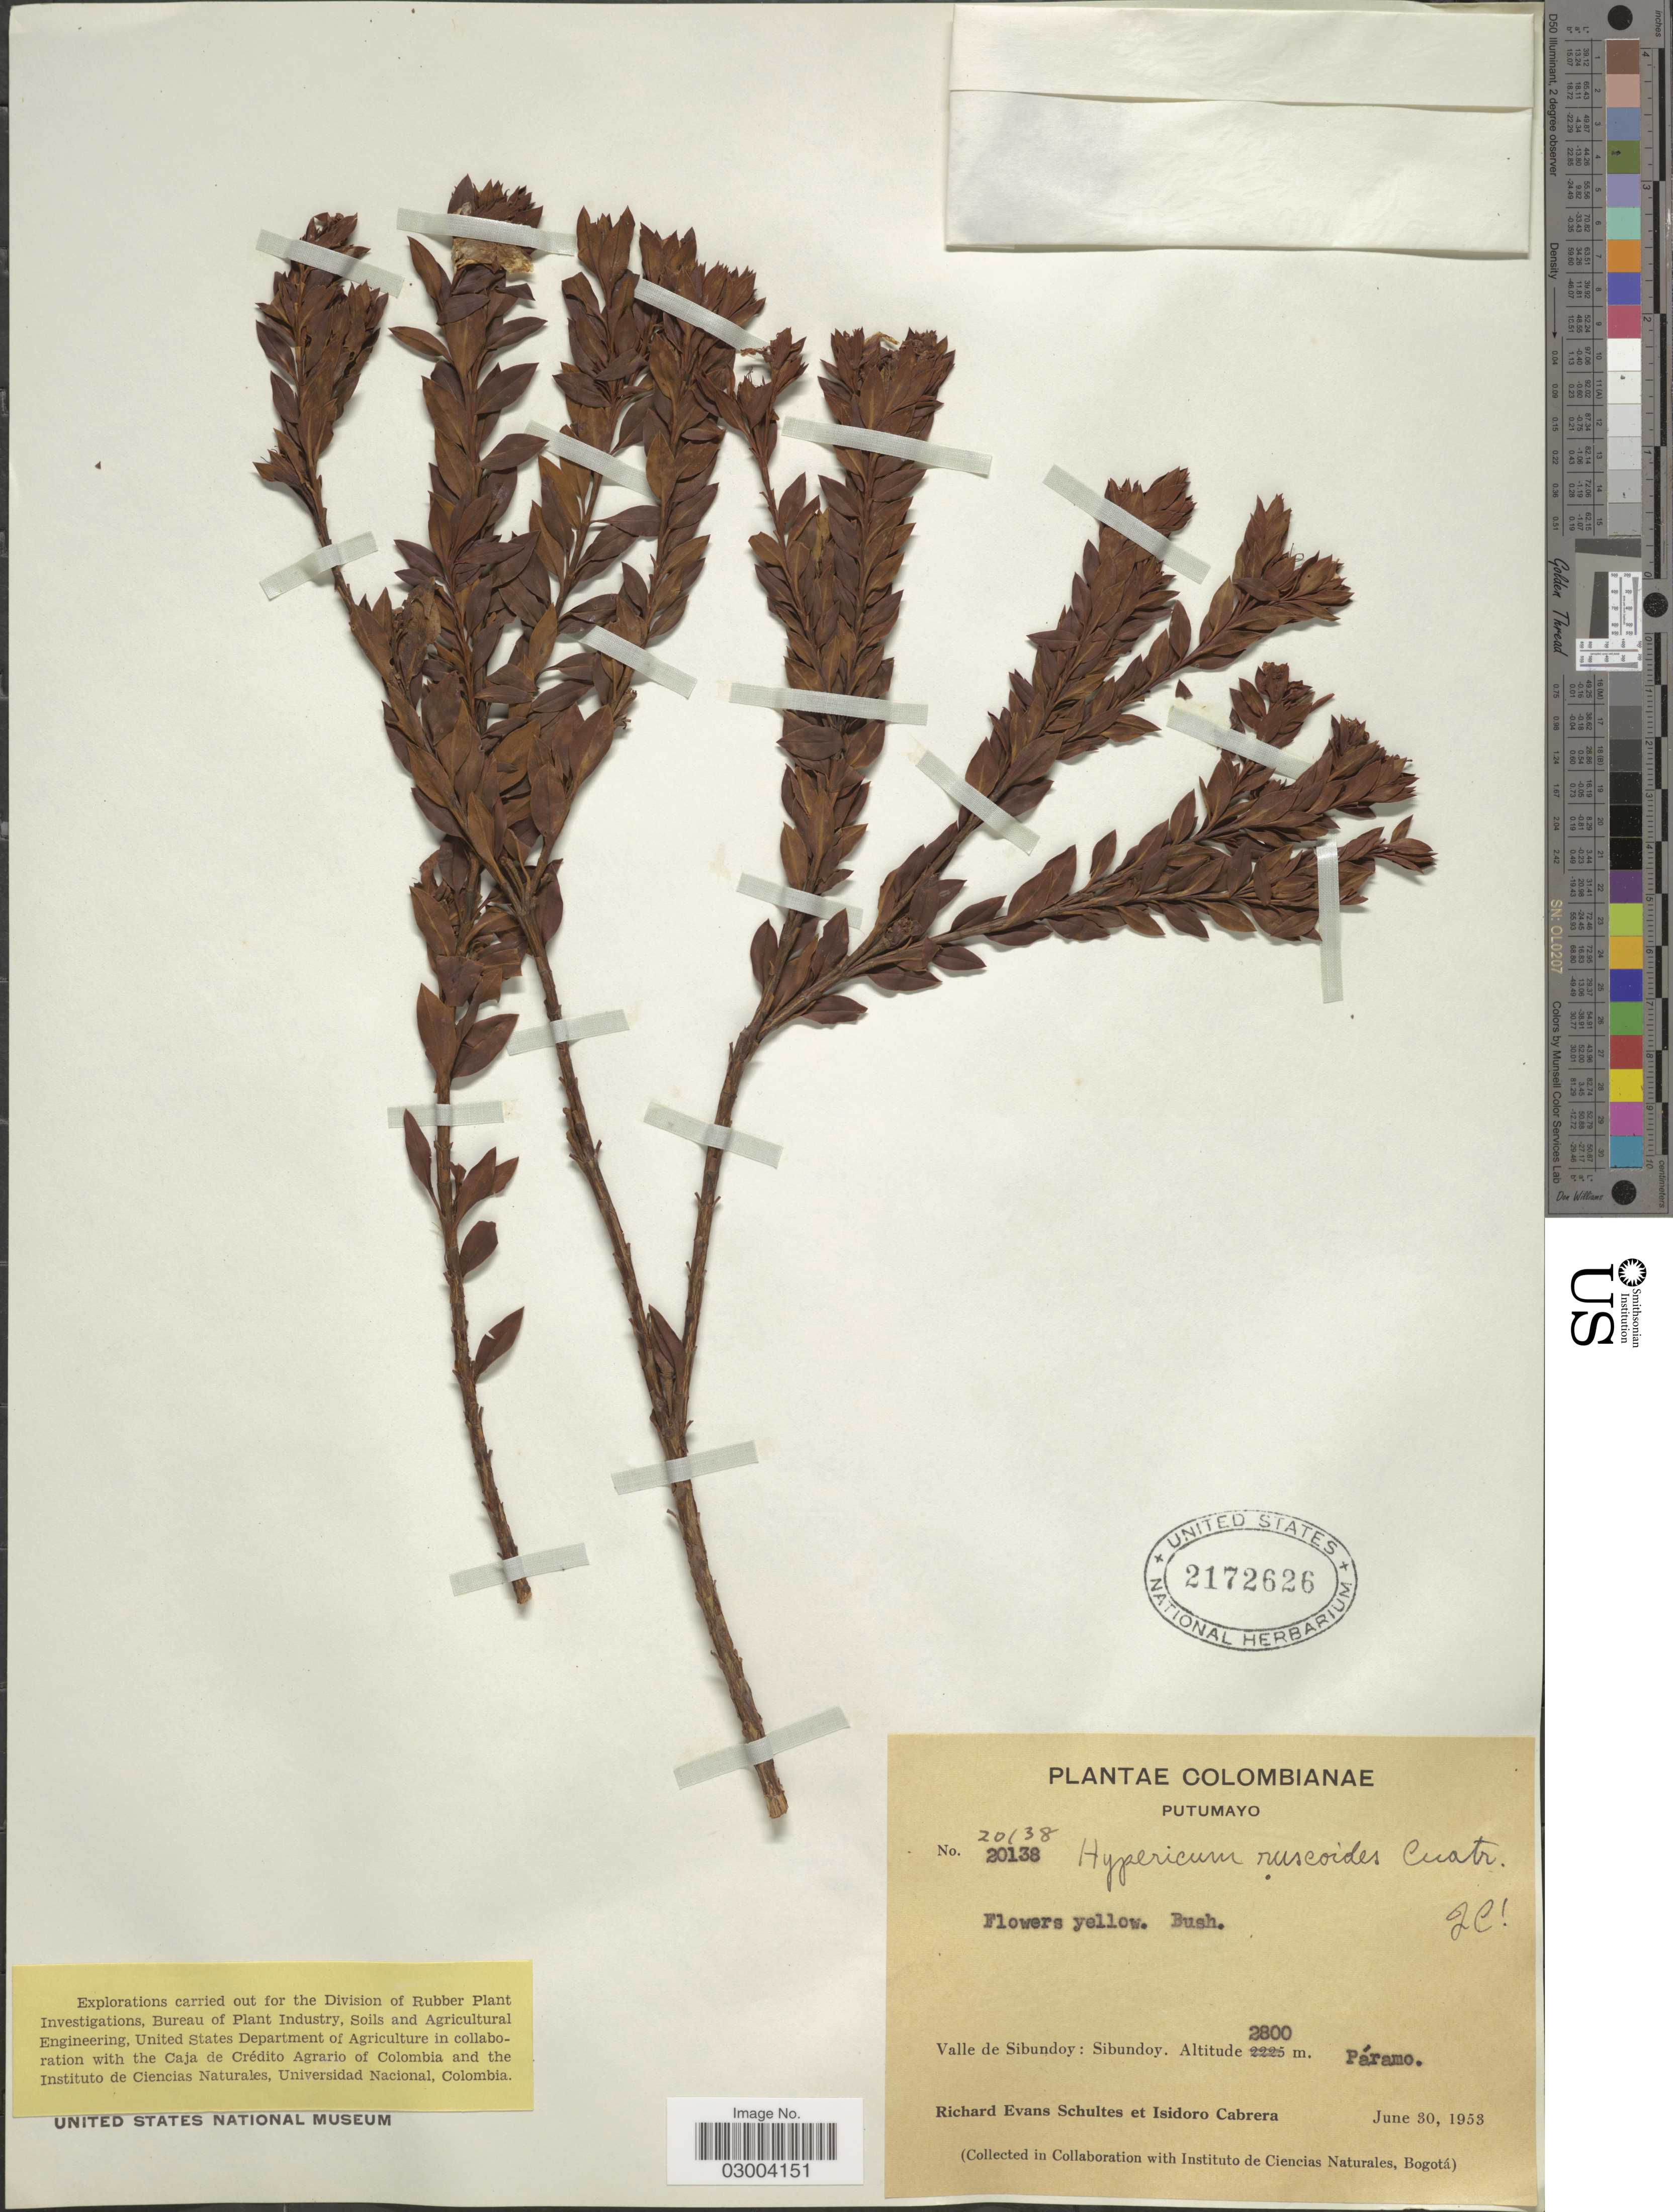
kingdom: Plantae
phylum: Tracheophyta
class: Magnoliopsida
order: Malpighiales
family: Hypericaceae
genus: Hypericum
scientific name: Hypericum ruscoides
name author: Cuatrec.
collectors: R. E. Schultes & I. Cabrera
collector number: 20138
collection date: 1953-06-30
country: Colombia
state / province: Putumayo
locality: Valle de Sibundoy: Sibundoy.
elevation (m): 2800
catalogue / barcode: US 2172626